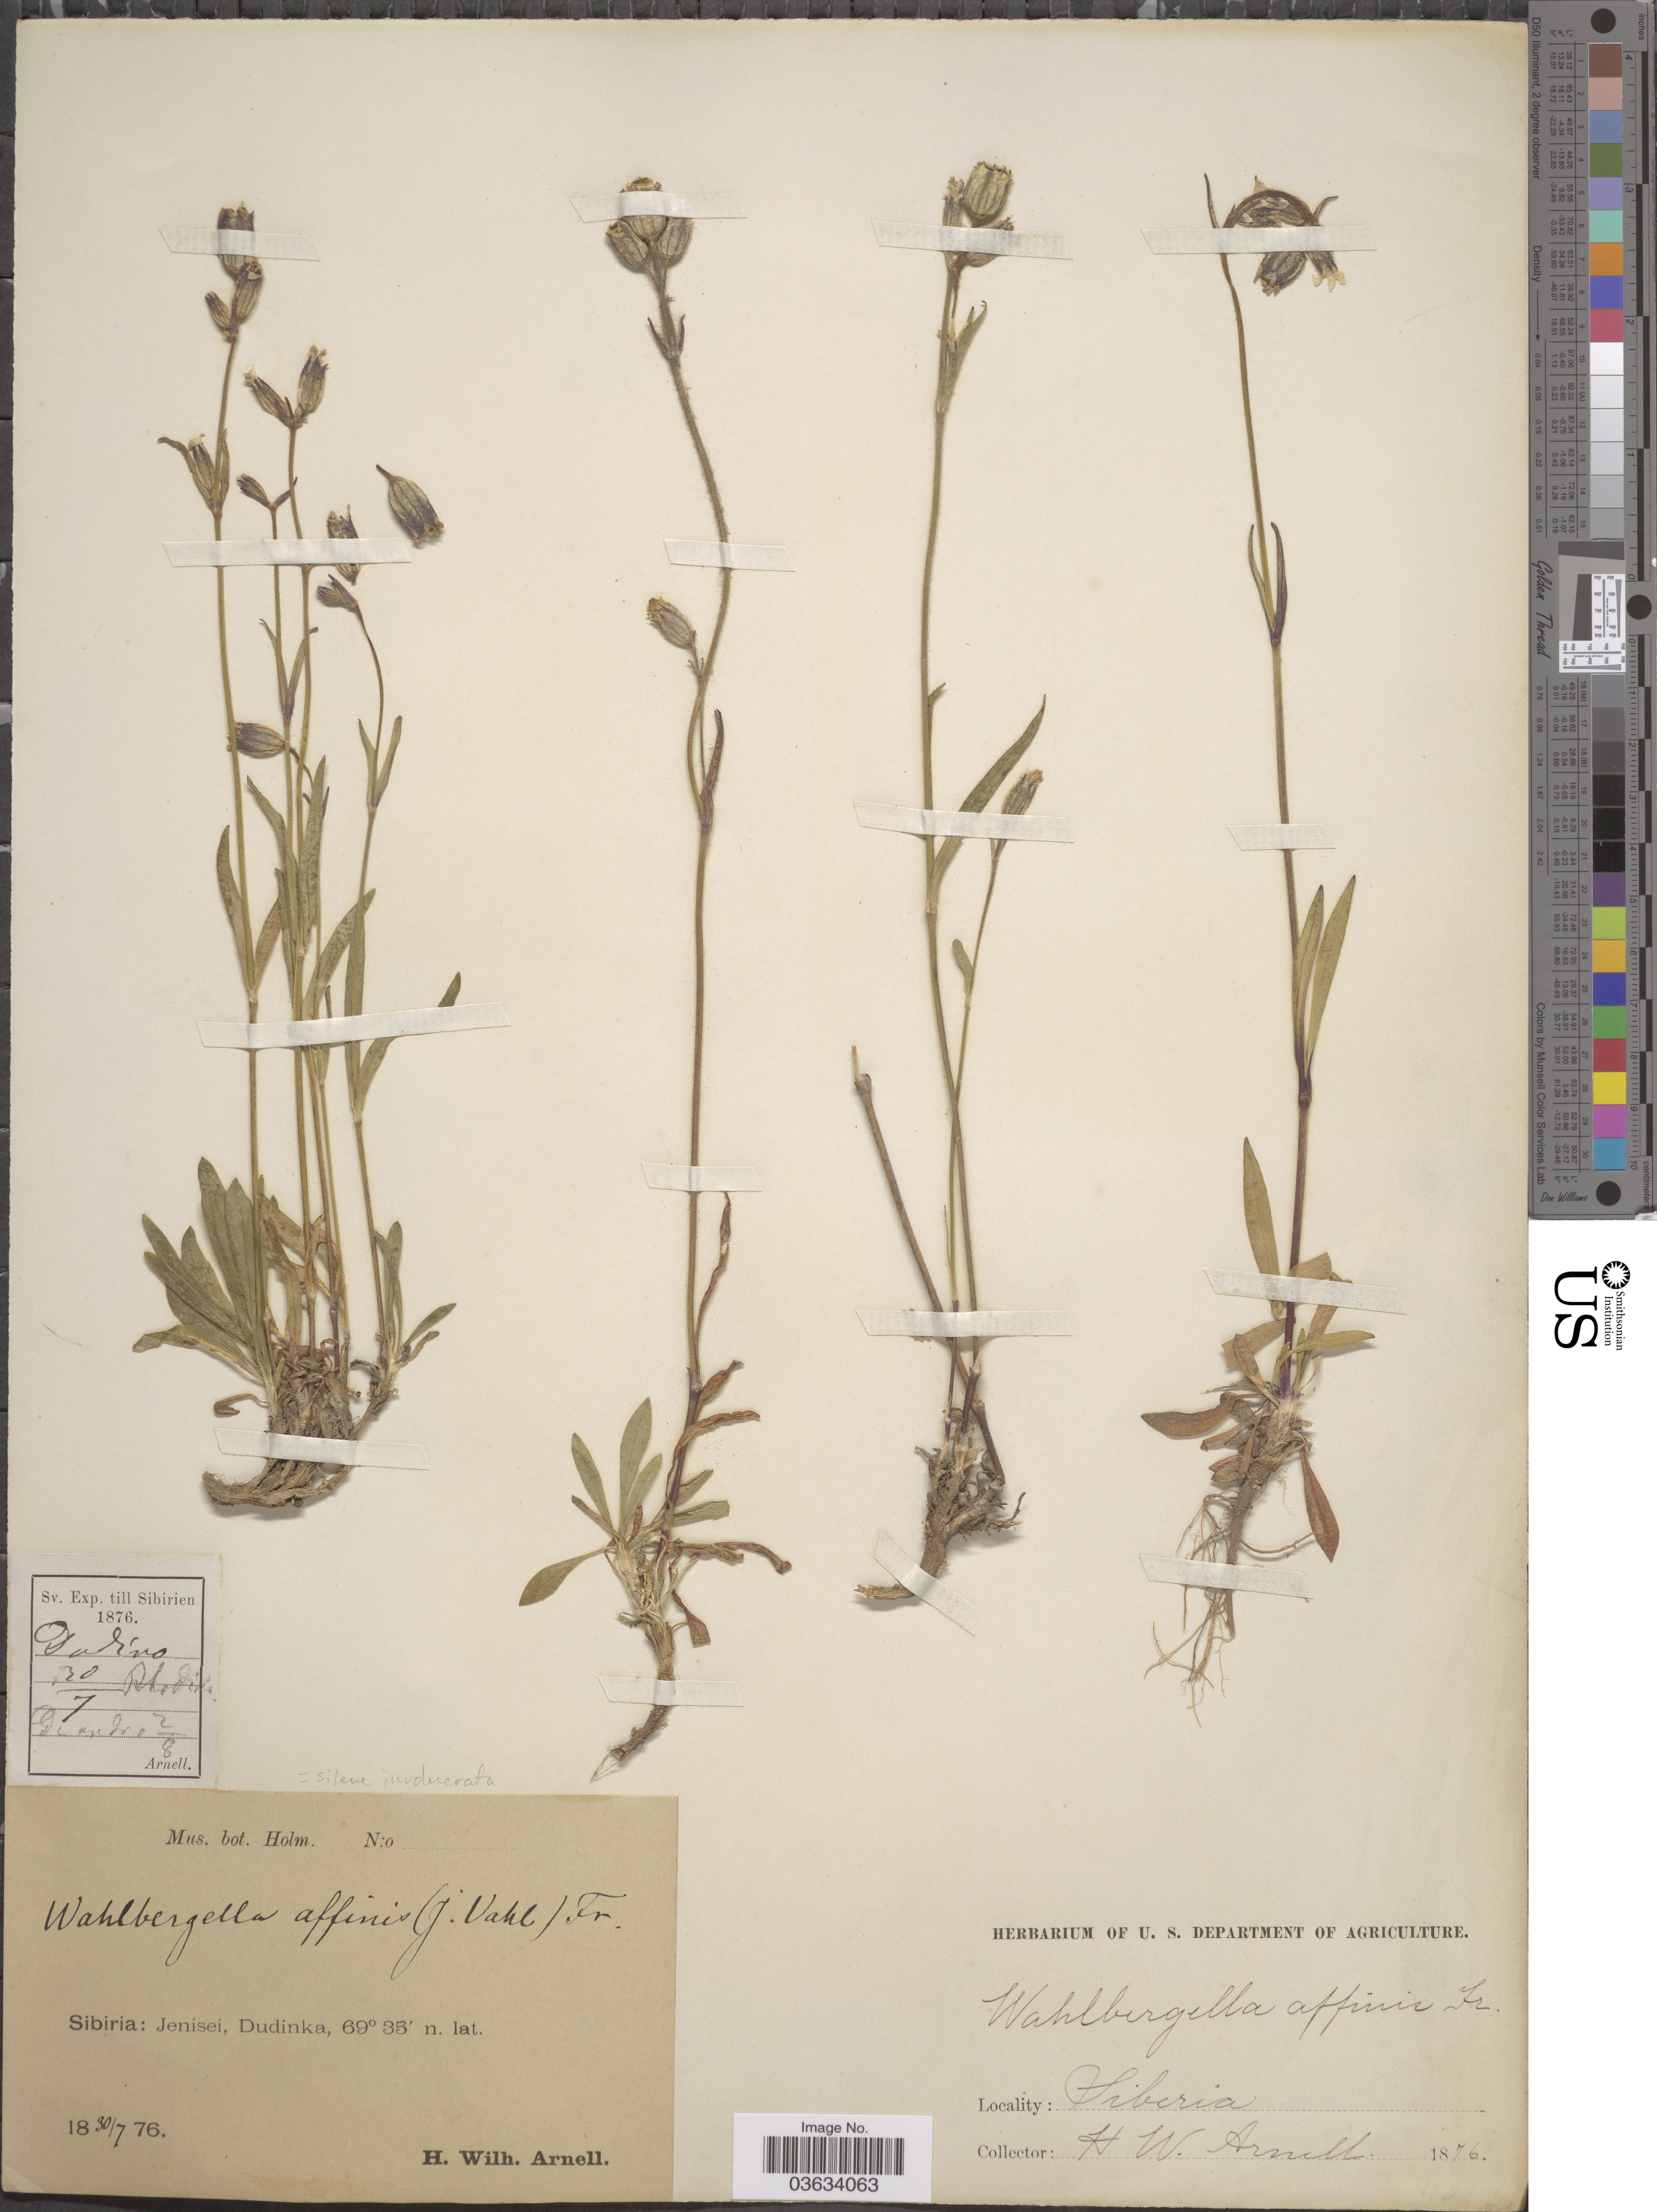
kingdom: Plantae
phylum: Tracheophyta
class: Magnoliopsida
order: Caryophyllales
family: Caryophyllaceae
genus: Silene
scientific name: Silene involucrata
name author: (Cham. & Schltdl.) Bocquet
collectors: H. W. Arnell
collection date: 1876-07-30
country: Russian Federation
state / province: Krasnoyarsk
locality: Sibiria: Jenisei, Dudinka.